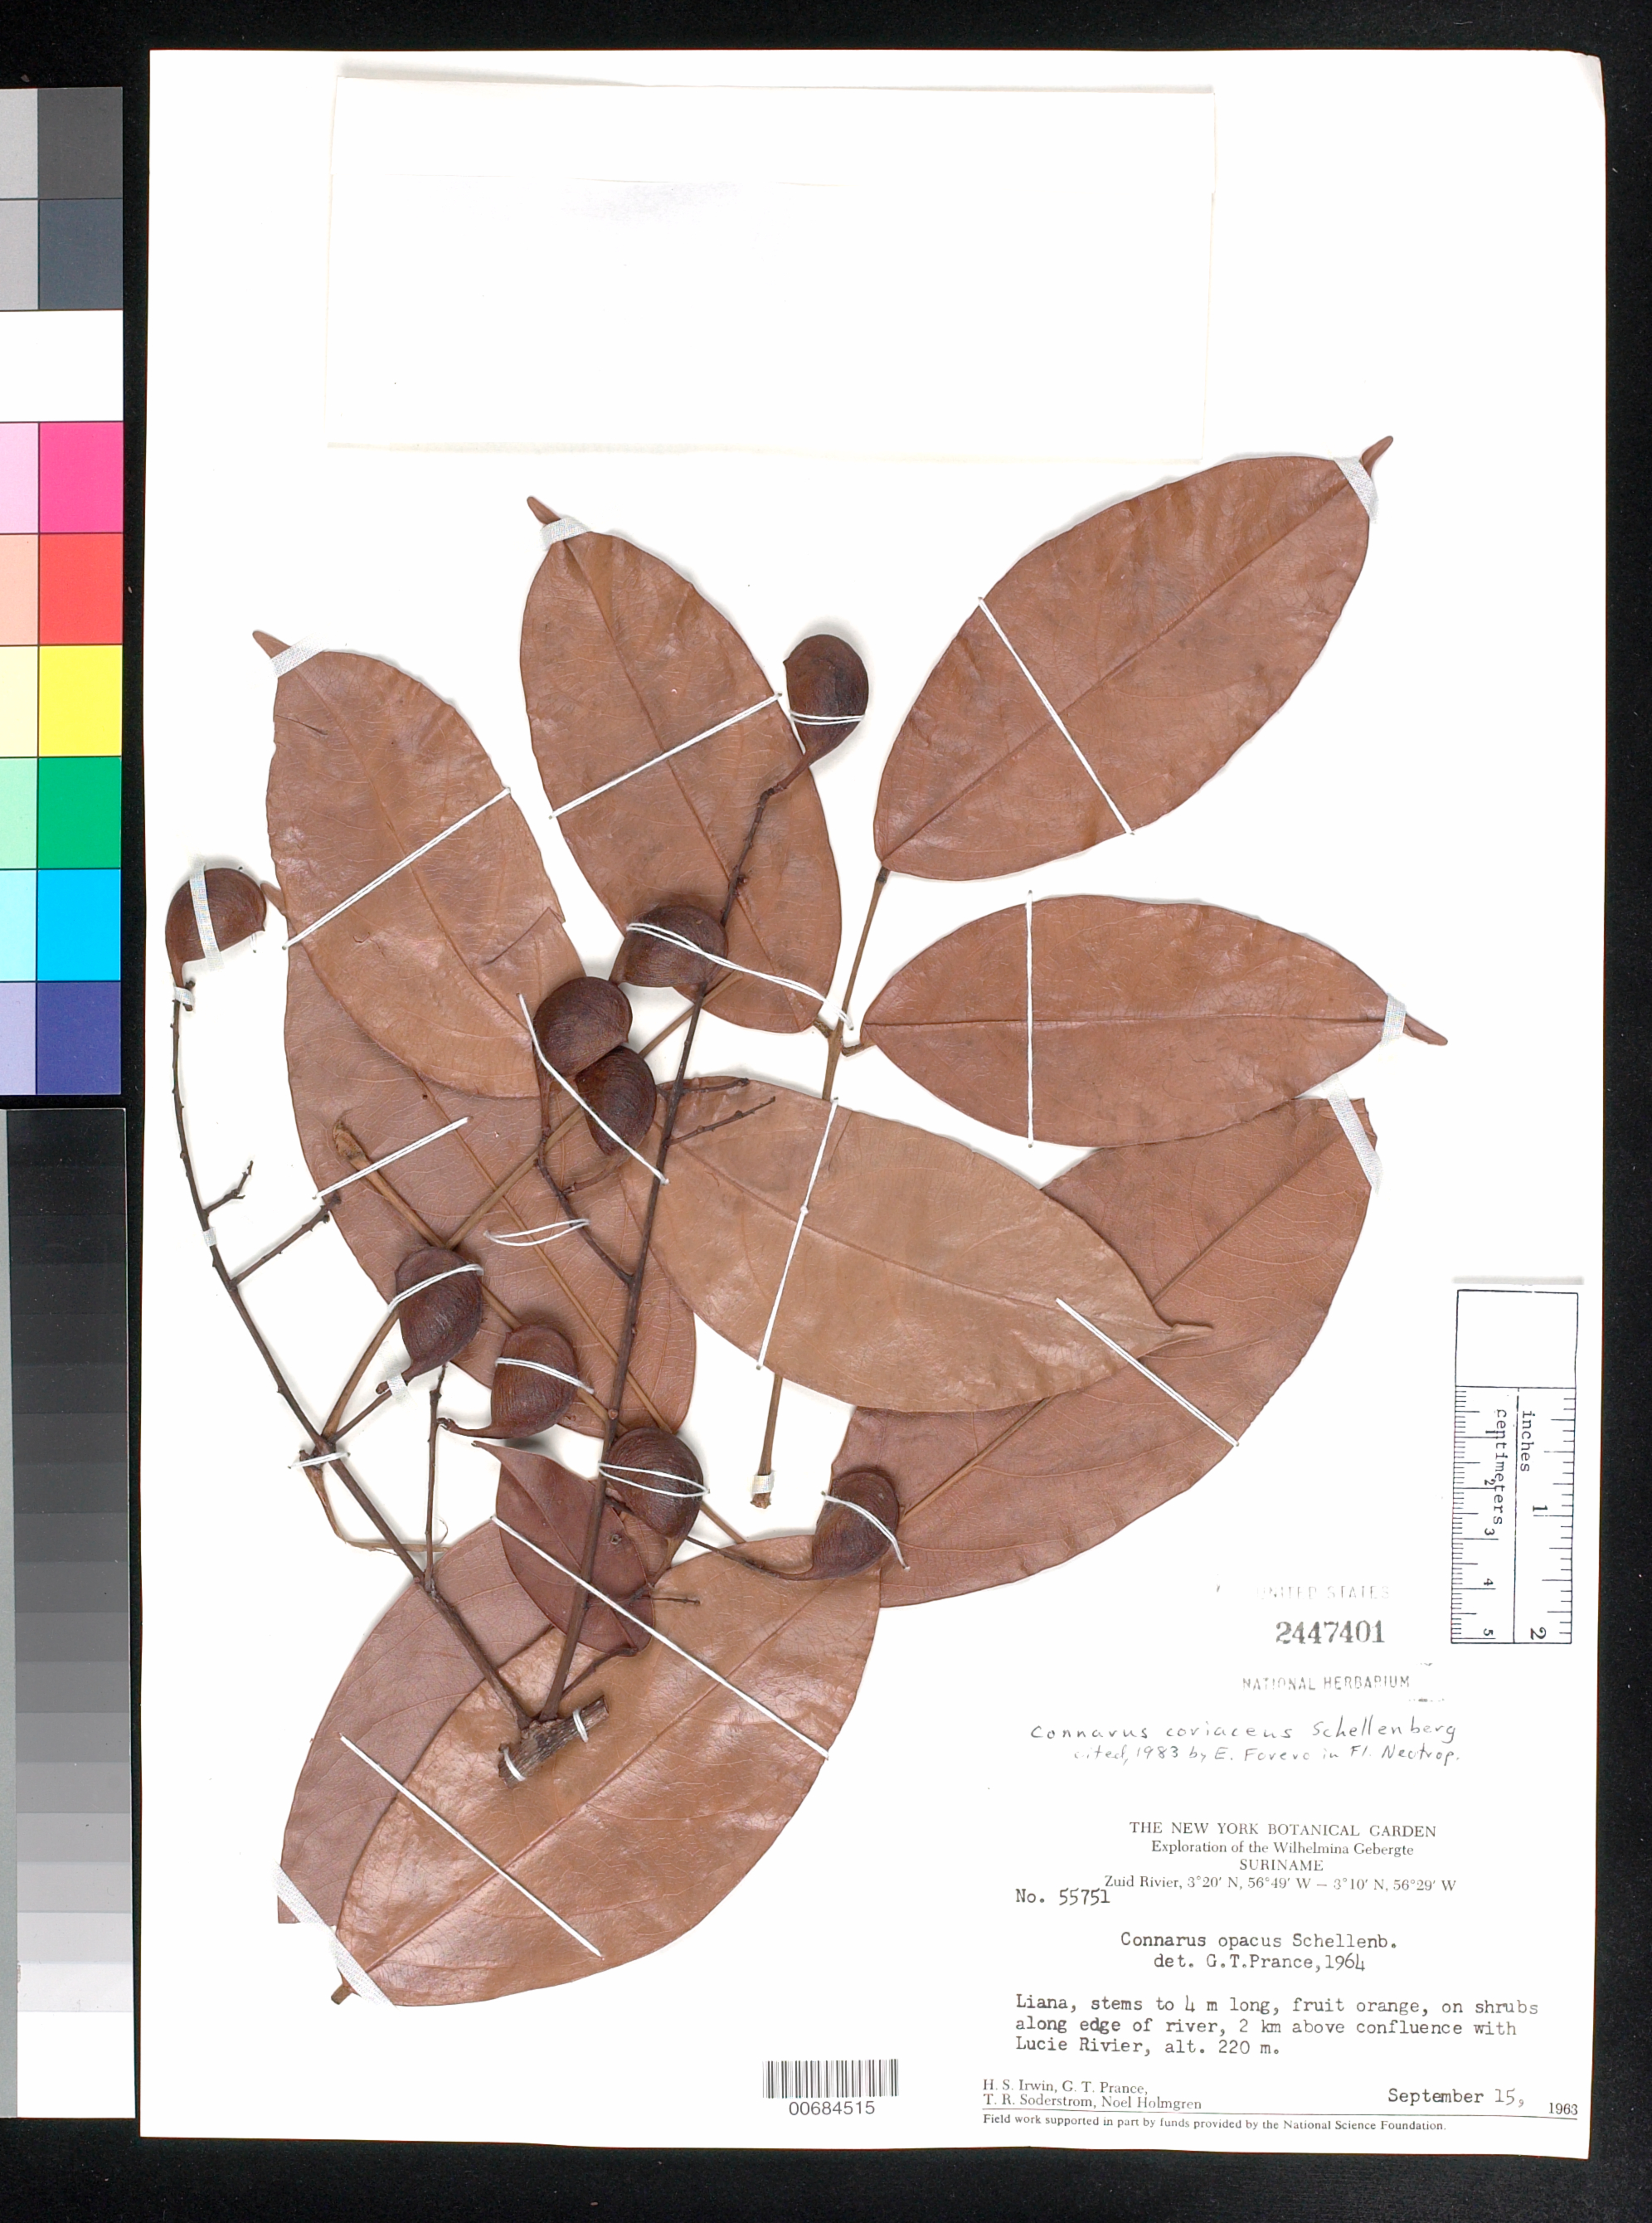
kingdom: Plantae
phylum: Tracheophyta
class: Magnoliopsida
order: Oxalidales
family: Connaraceae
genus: Connarus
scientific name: Connarus coriaceus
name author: G. Schellenb.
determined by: Prance, G. T.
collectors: H. Irwin, G. T. Prance, T. R. Soderstrom & N. H. Holmgren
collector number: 55751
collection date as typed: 15-Sep-63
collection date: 1963-09-15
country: Suriname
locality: Zuid River, 2 km above confluence with Lucie R., Wilhelmina Gebergte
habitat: Along river margin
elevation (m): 220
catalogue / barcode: US 2447401